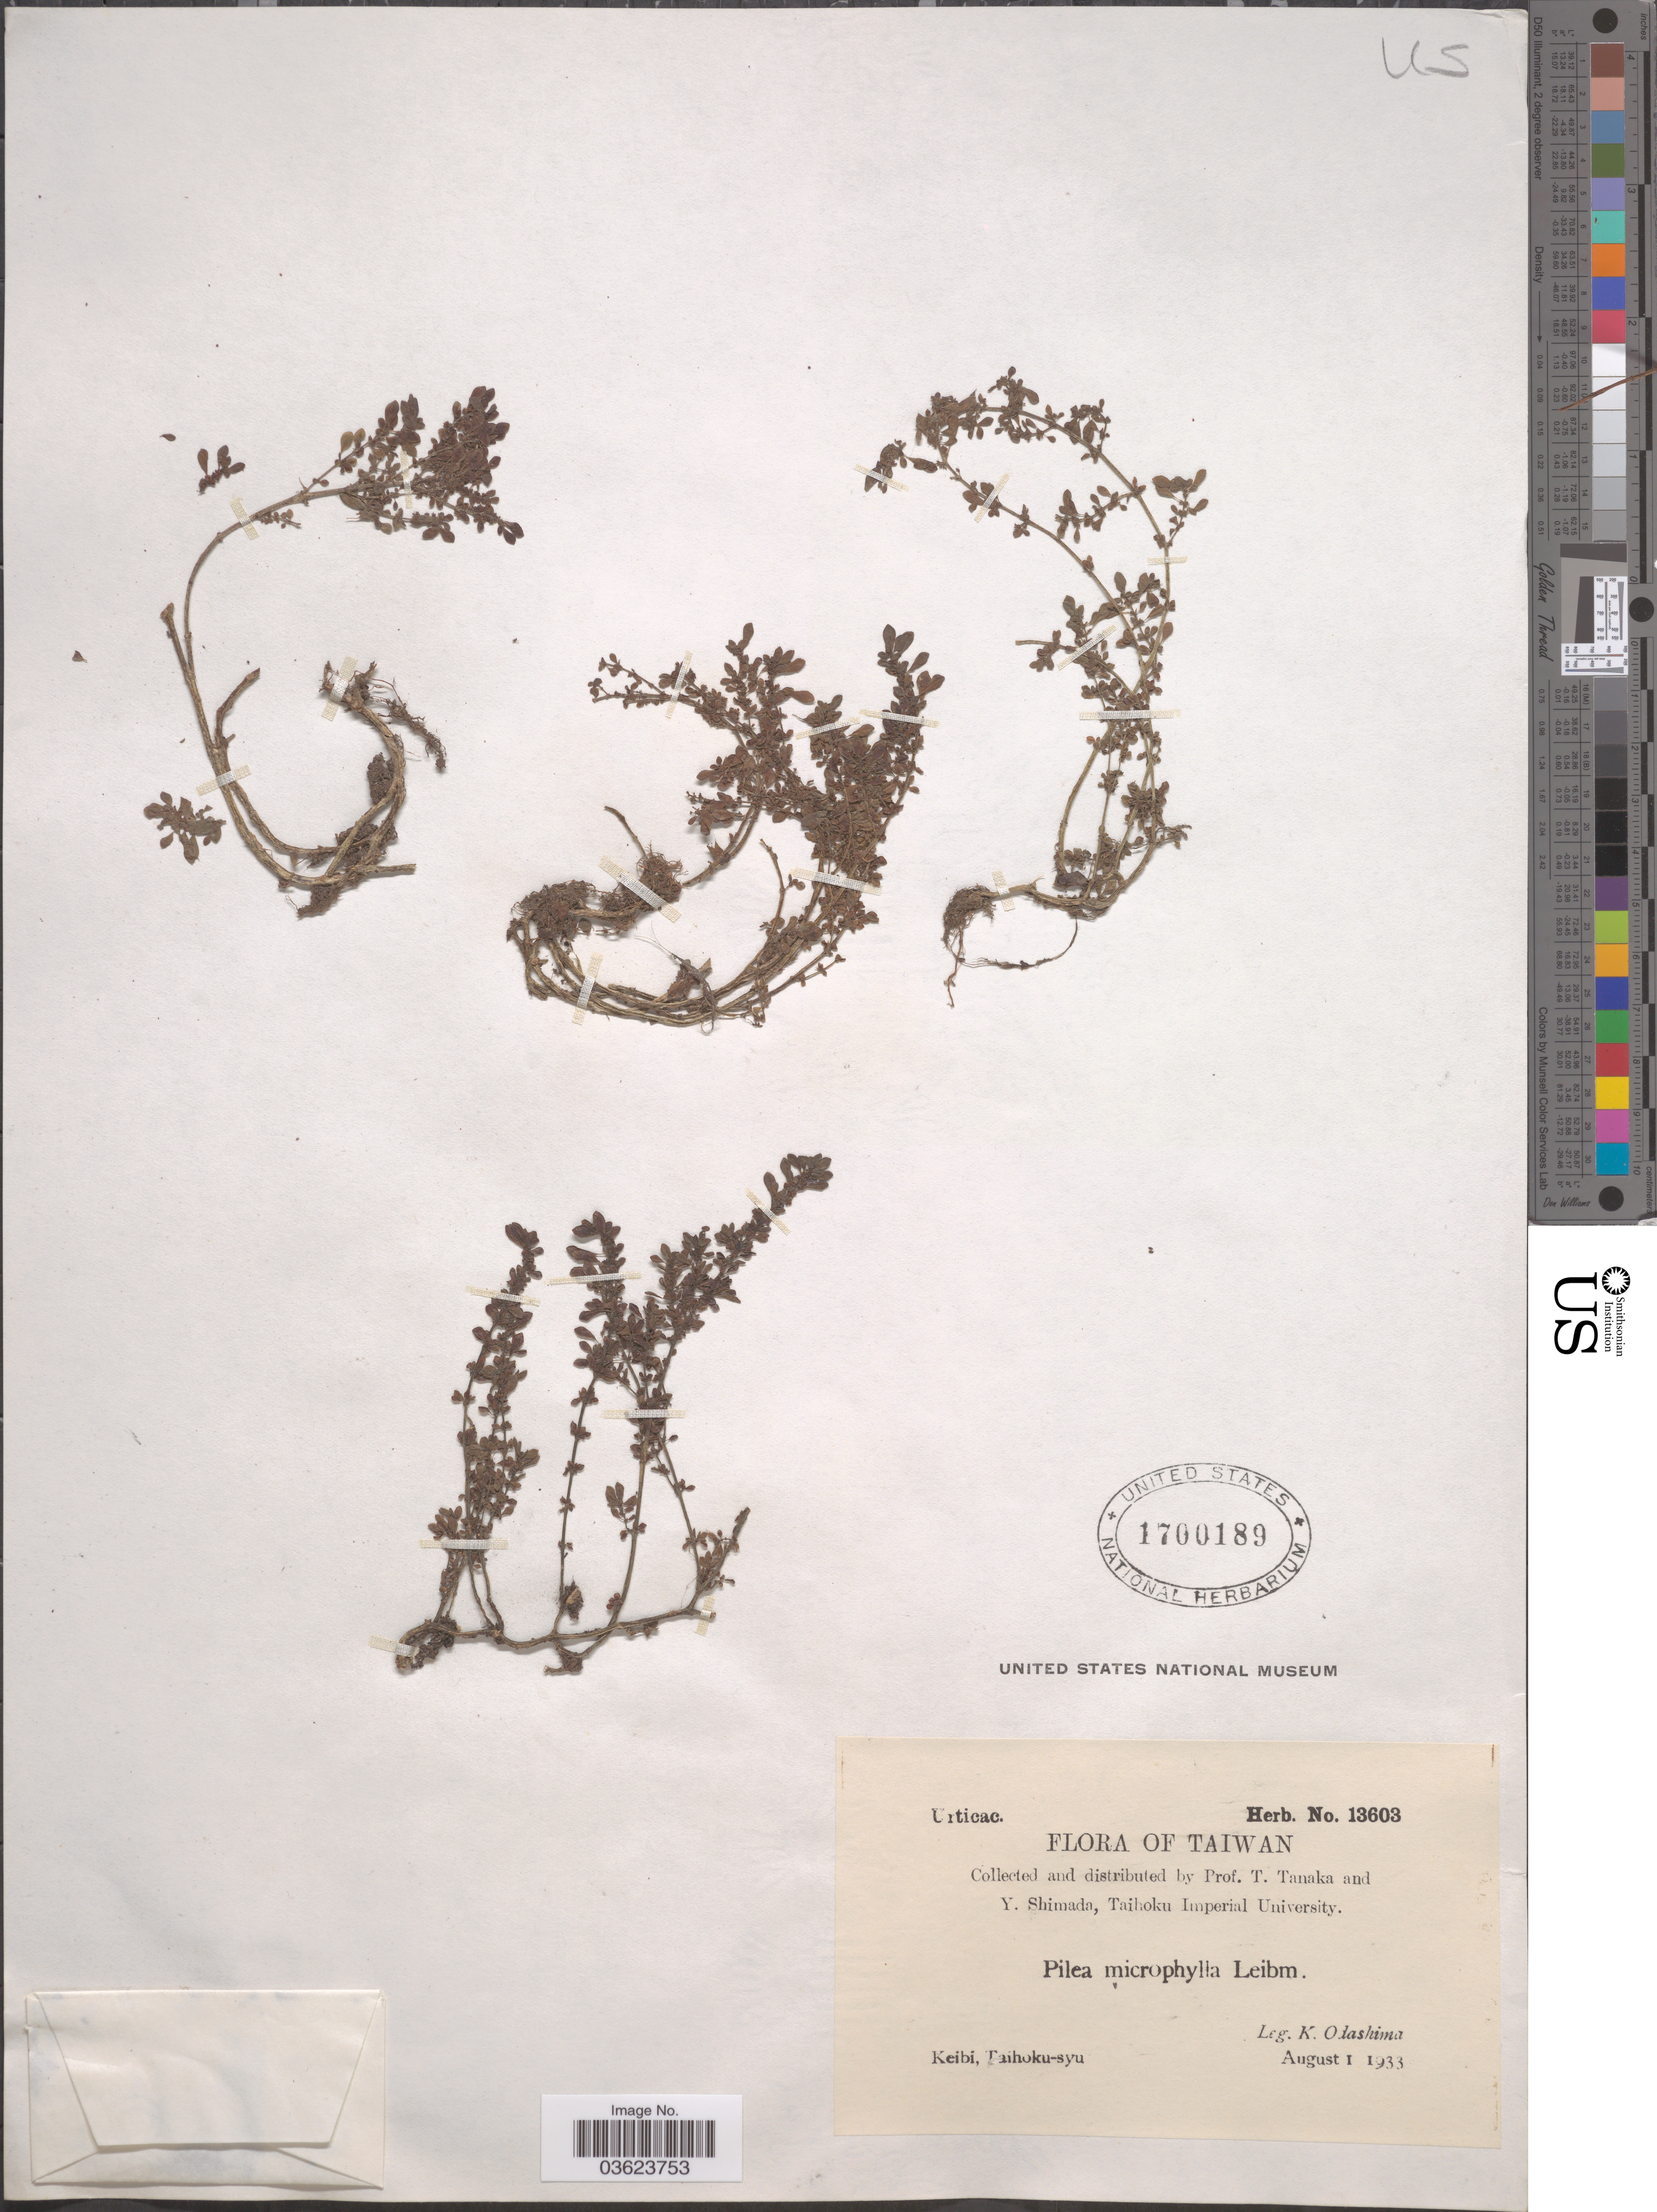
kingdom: Plantae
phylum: Tracheophyta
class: Magnoliopsida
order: Rosales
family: Urticaceae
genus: Pilea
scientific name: Pilea microphylla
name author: (L.) Liebm.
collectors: K. Odashima, T. Tanaka & Y. Shimada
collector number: Herb. 13603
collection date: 1933-08-01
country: Taiwan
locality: Keibi, Taihoku-syu.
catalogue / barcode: US 1700189